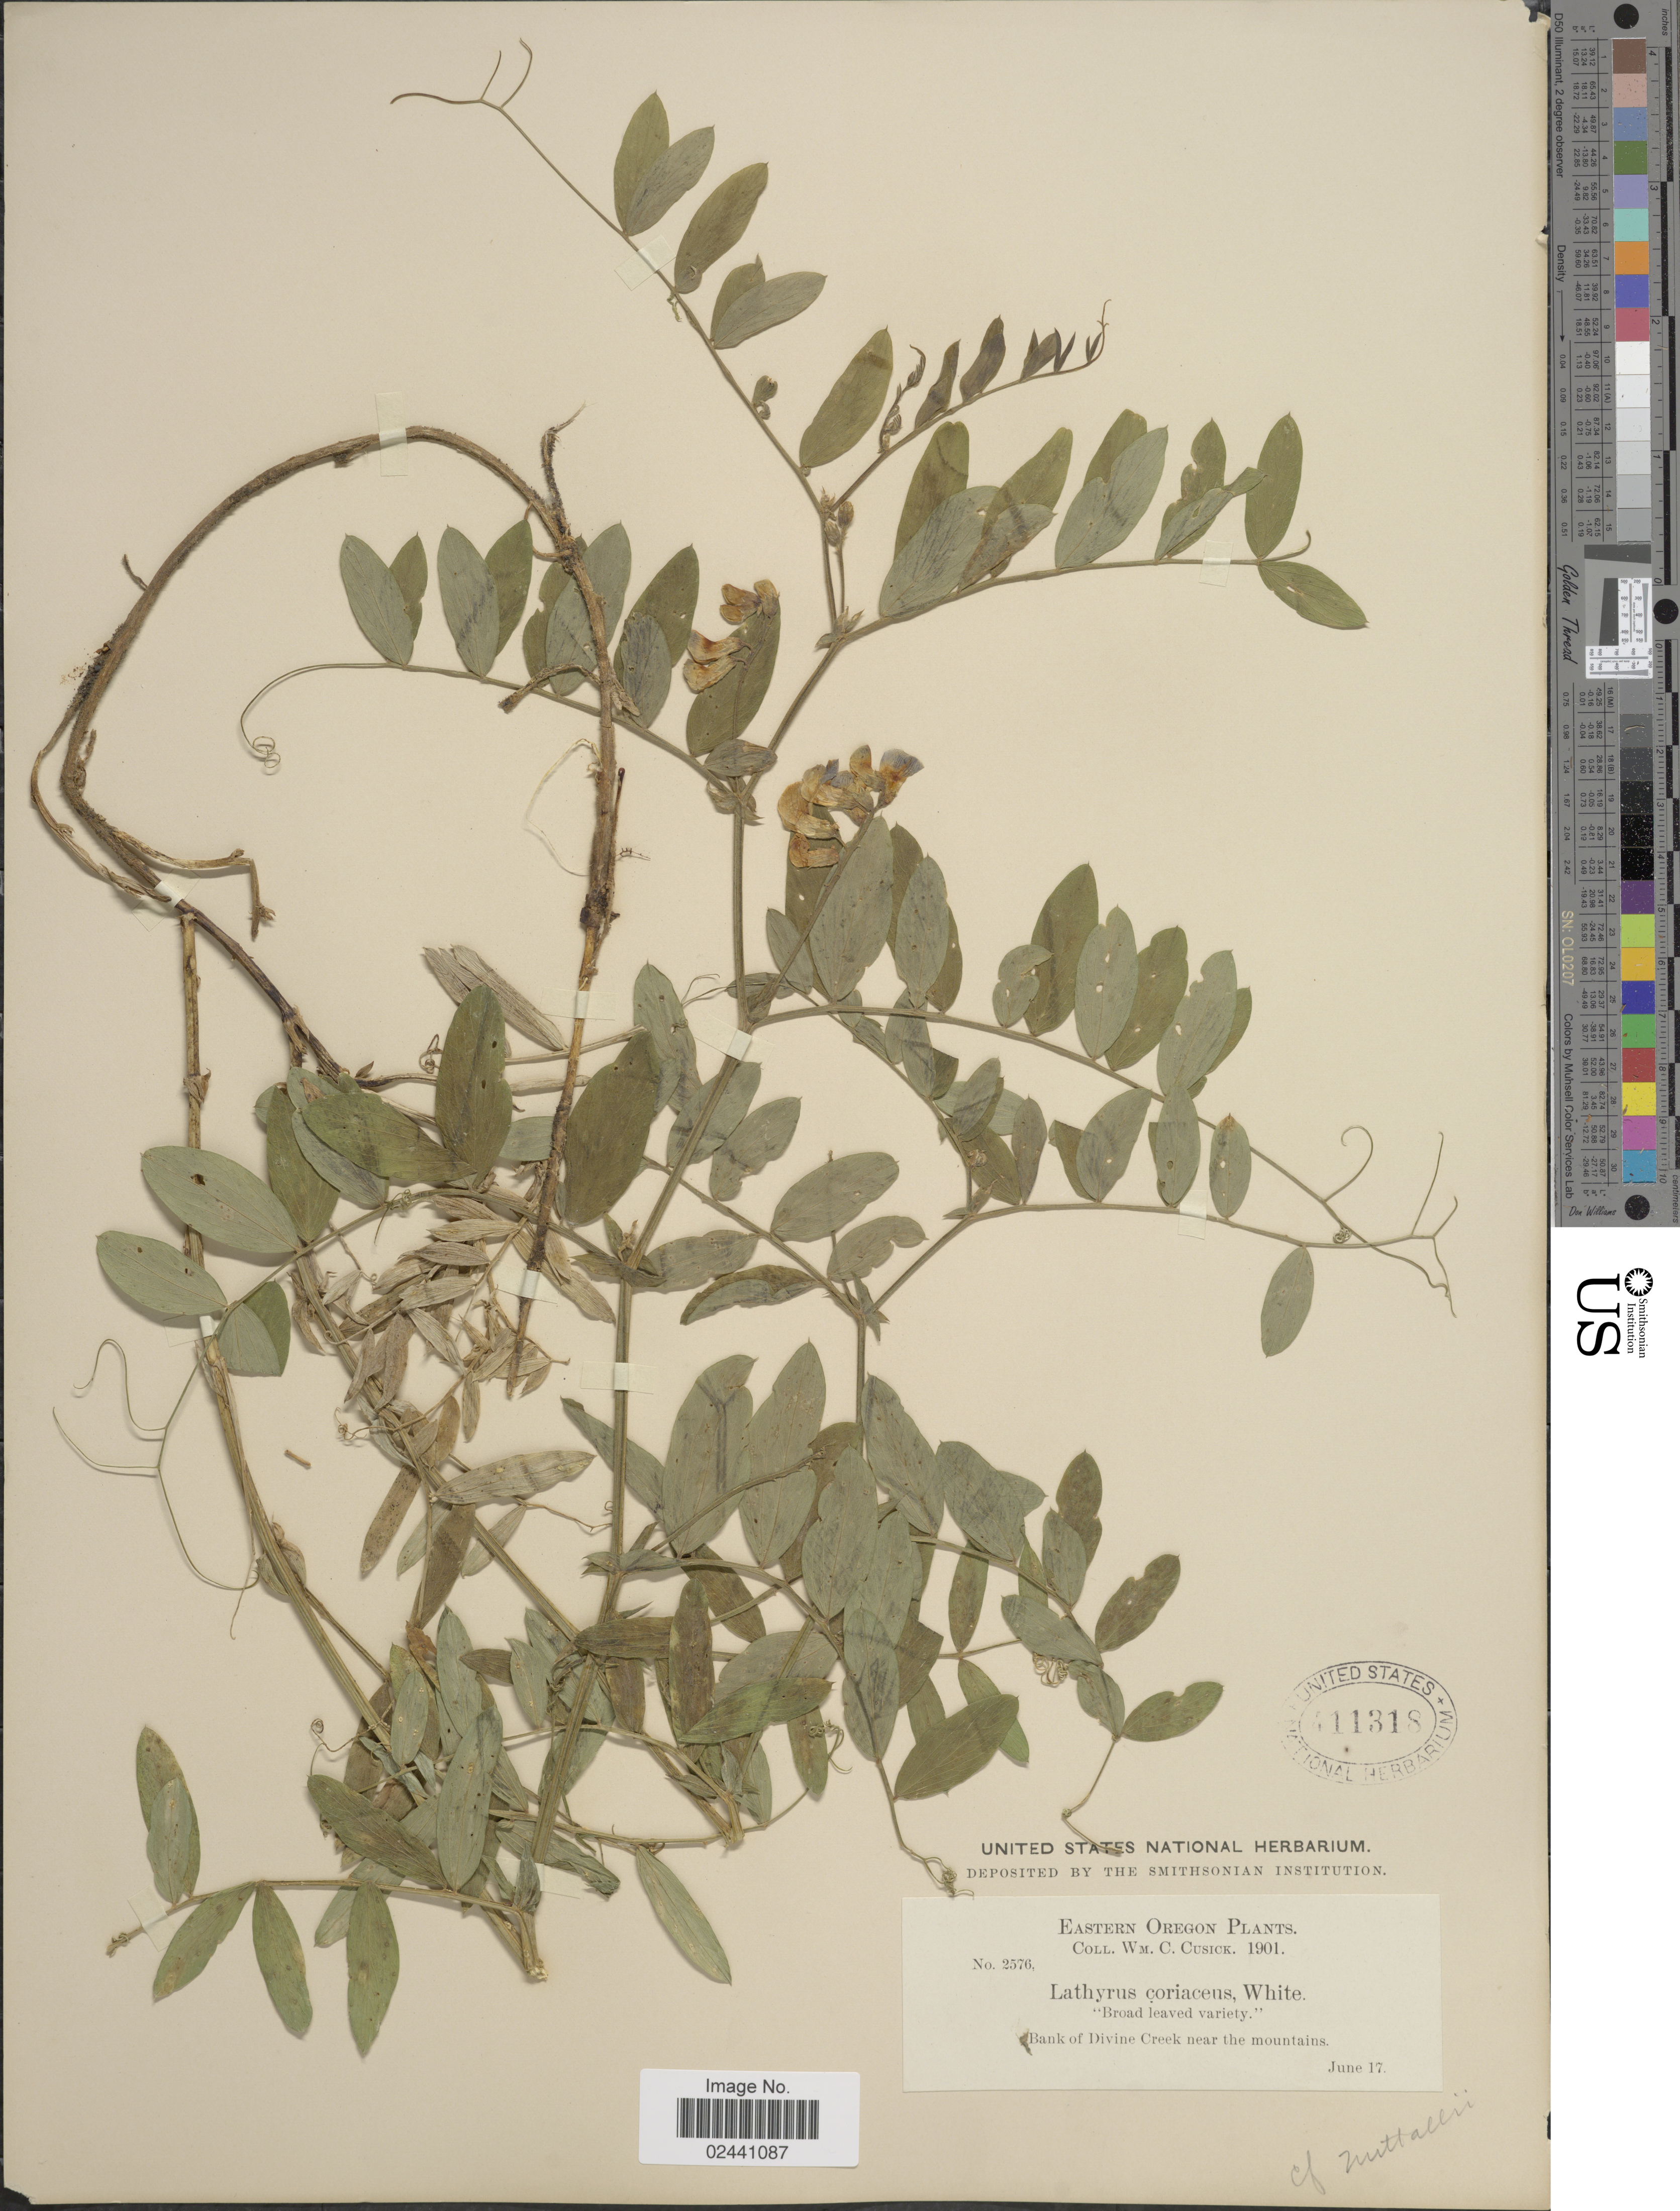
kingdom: Plantae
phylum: Tracheophyta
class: Magnoliopsida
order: Fabales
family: Fabaceae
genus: Lathyrus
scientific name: Lathyrus nuttallii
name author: S. Watson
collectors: W. C. Cusick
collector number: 2576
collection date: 1901-06-17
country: United States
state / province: Oregon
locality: Eastern Oregon. Bank of Divine Creek near the mountains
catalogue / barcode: US 411318